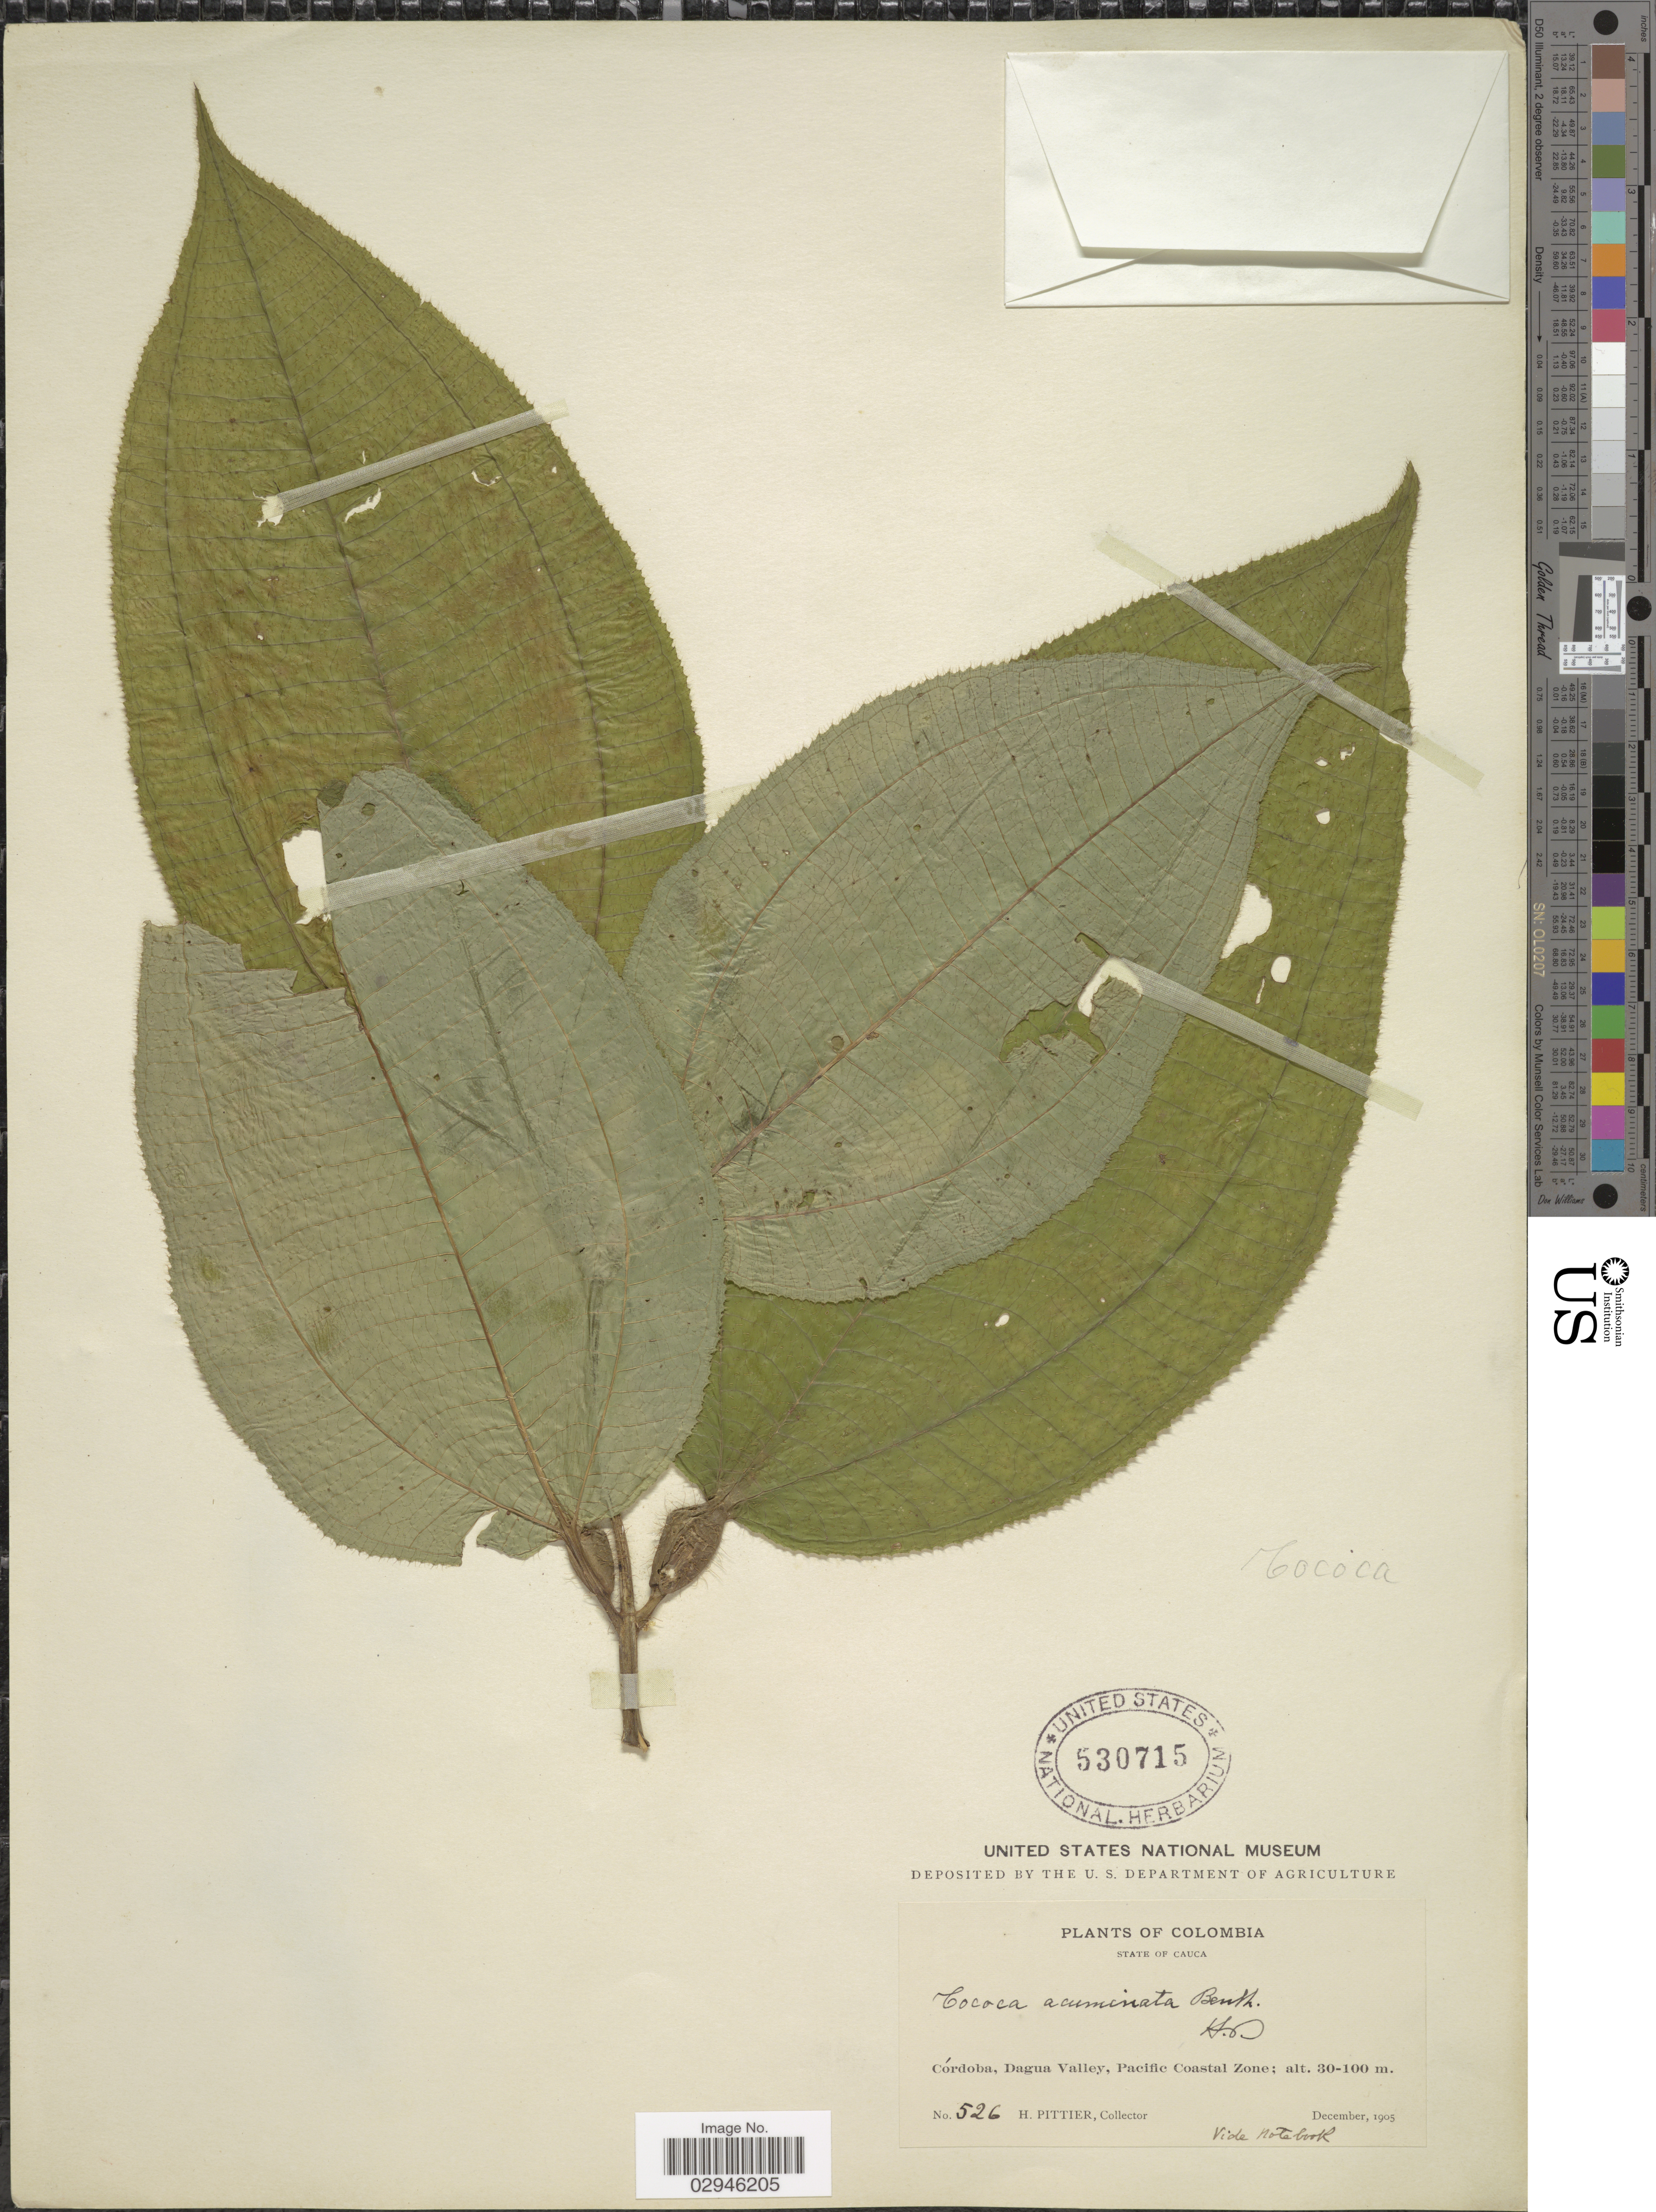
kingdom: Plantae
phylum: Tracheophyta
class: Magnoliopsida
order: Myrtales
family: Melastomataceae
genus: Tococa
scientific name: Tococa acuminata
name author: Benth.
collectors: H. F. Pittier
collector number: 526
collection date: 1905-12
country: Colombia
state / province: Cauca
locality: Córdoba, Dagua Valley, Pacific Coastal Zone.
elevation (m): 30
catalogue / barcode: US 530715